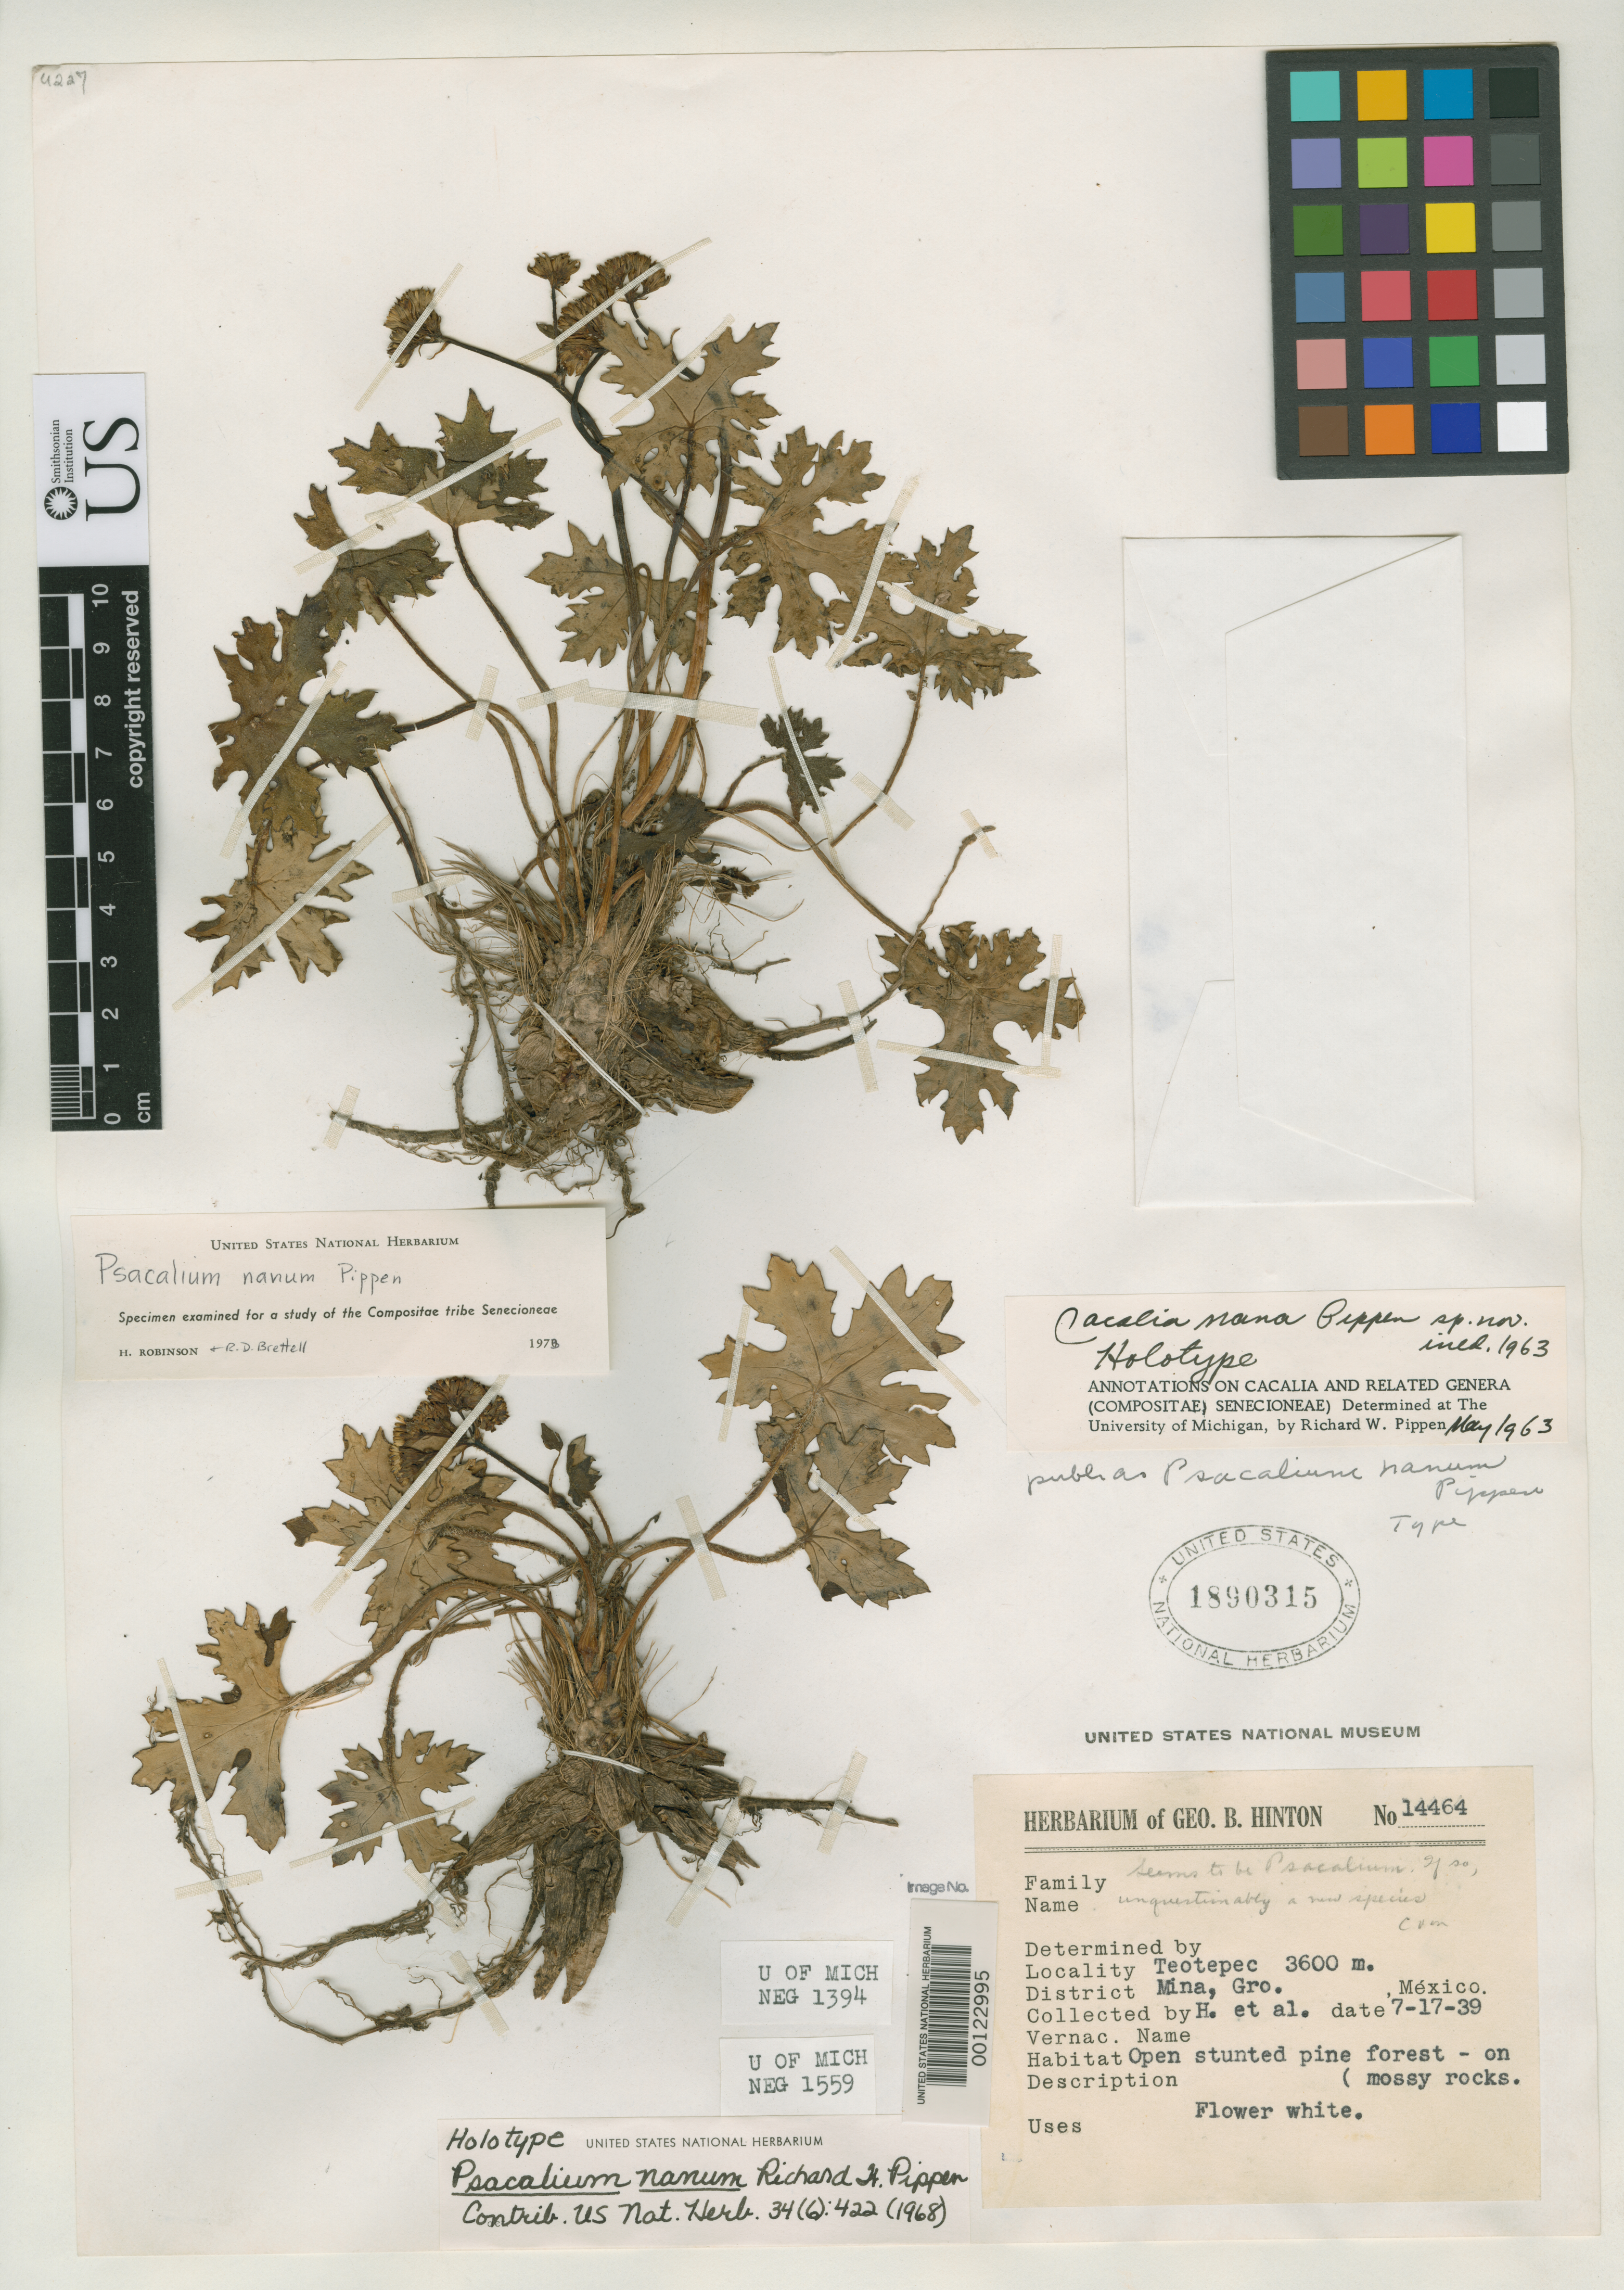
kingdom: Plantae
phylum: Tracheophyta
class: Magnoliopsida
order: Asterales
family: Asteraceae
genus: Psacalium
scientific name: Psacalium nanum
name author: Pippen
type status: Holotype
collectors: G. B. Hinton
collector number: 14464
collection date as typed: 17 Jul 1939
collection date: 1939-07-17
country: Mexico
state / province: Guerrero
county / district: Mina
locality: Teitepec.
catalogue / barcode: US 1890315